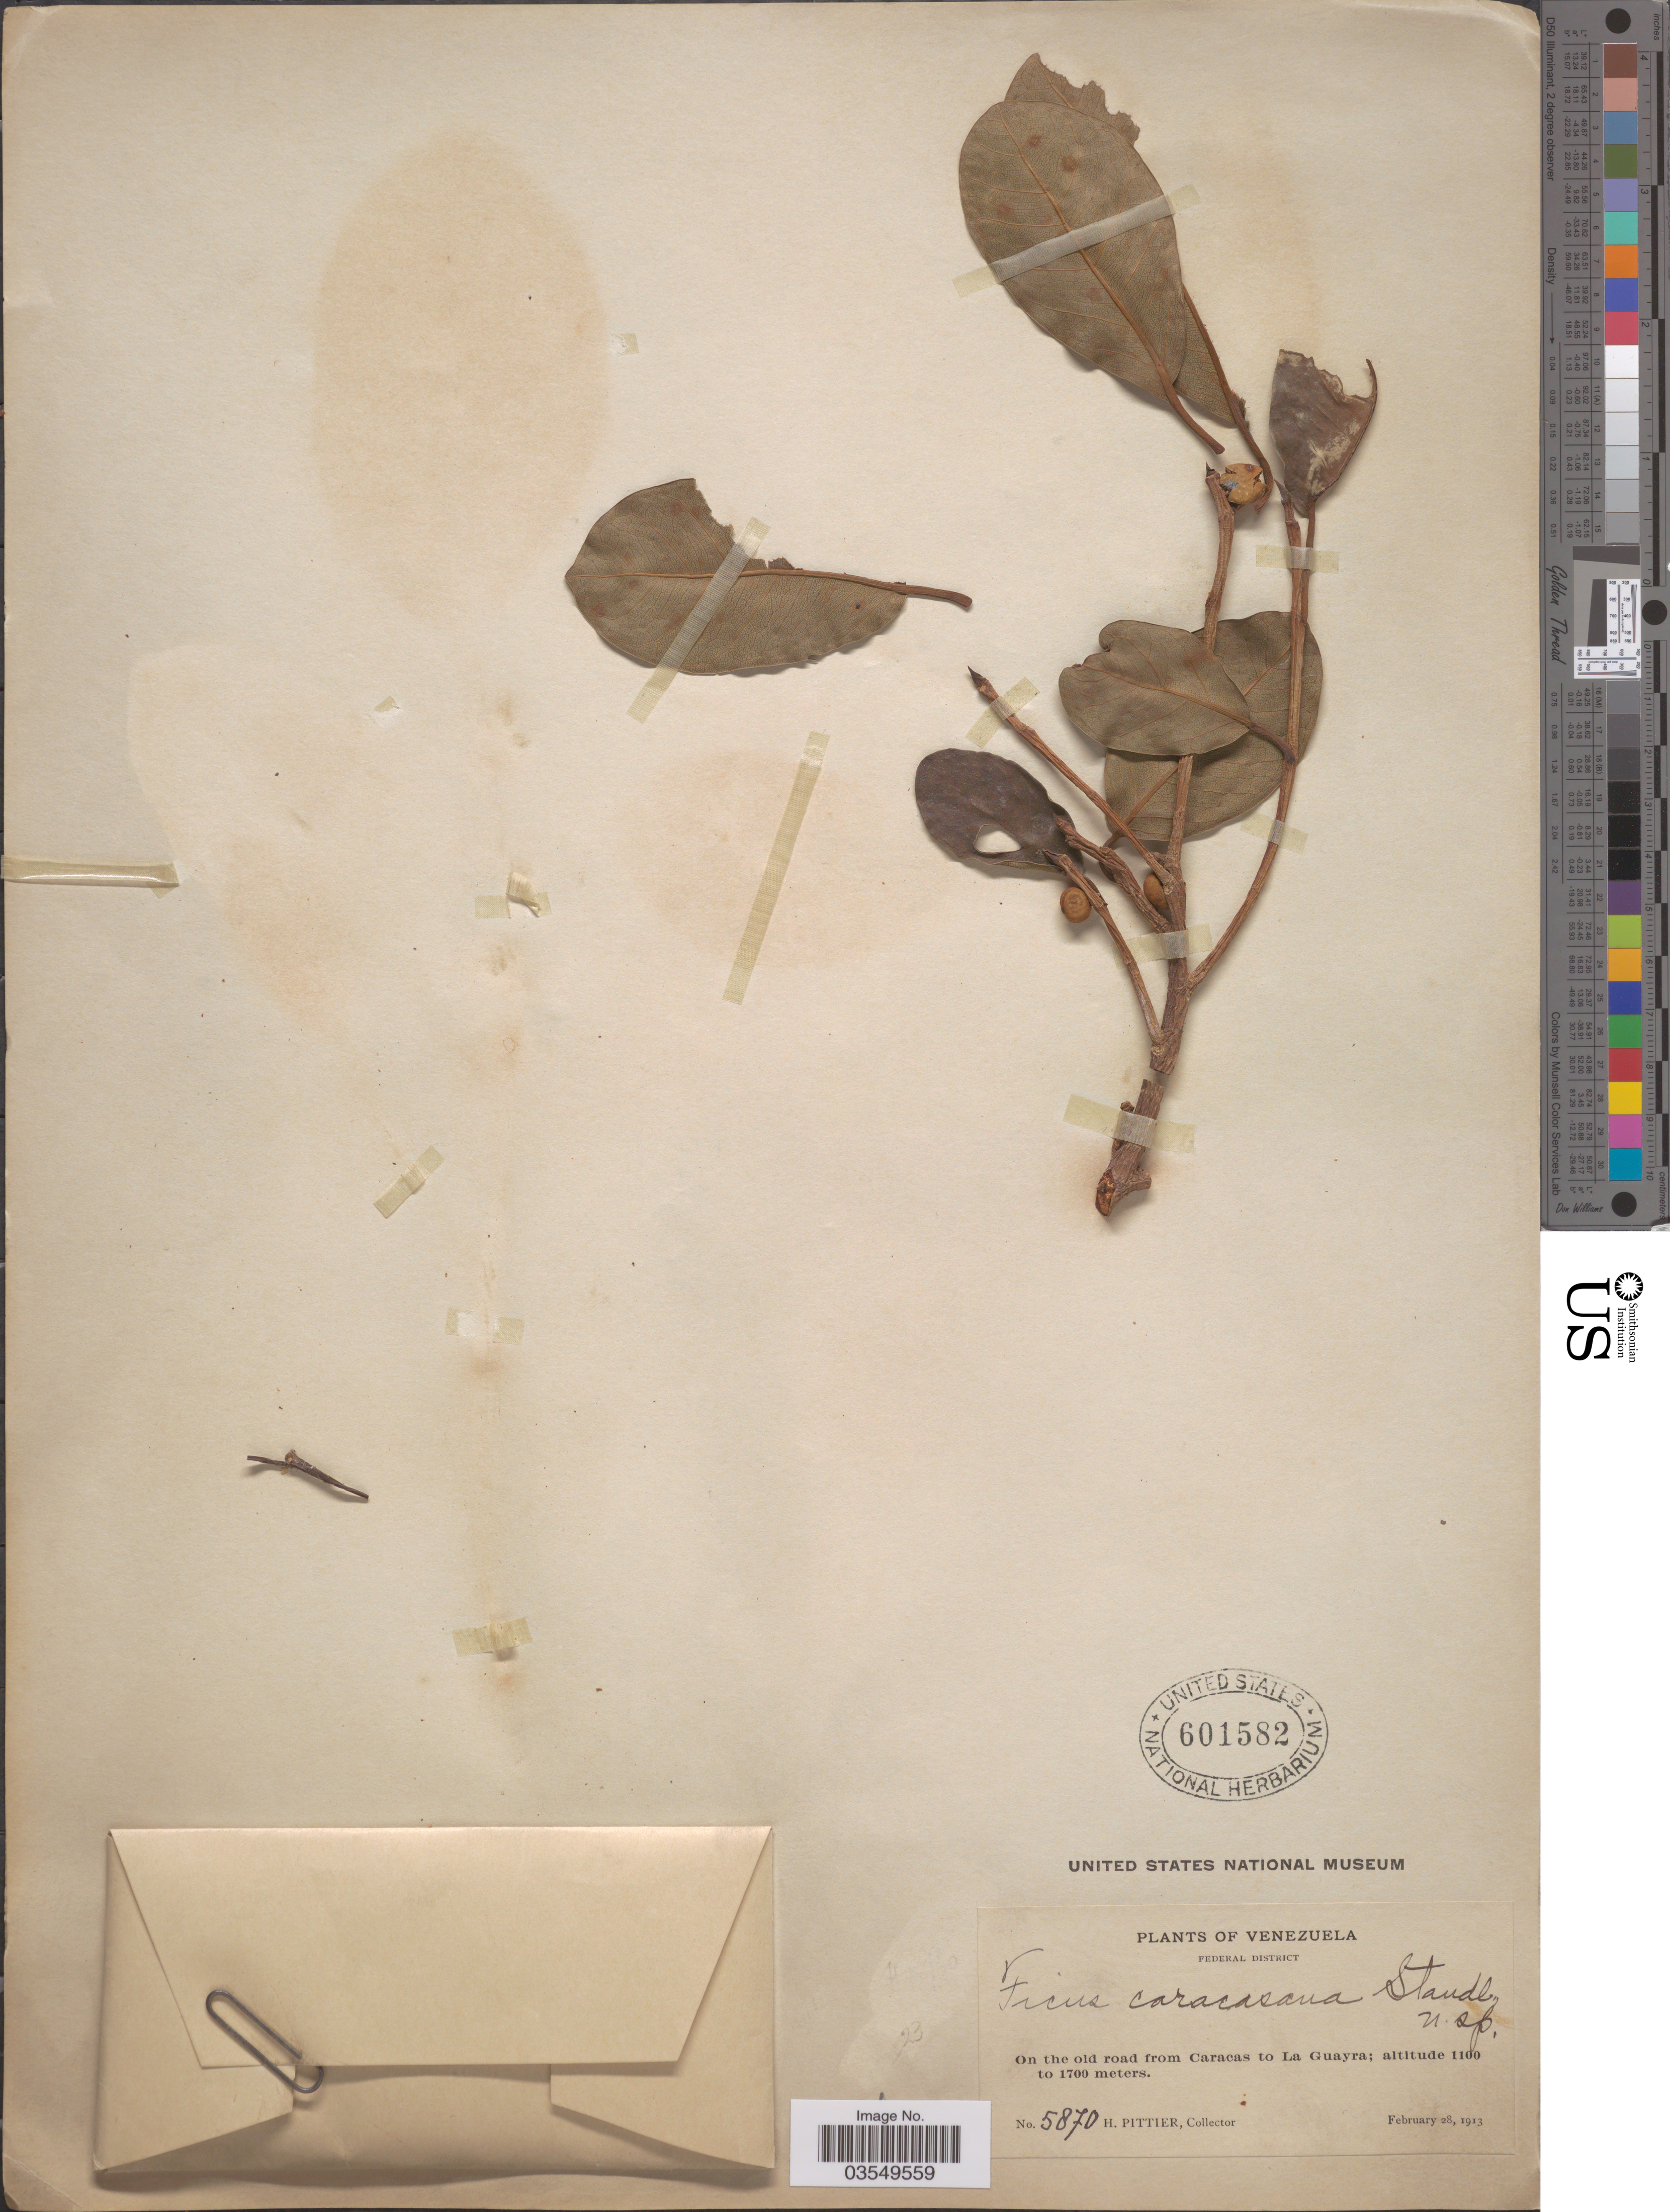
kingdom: Plantae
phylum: Tracheophyta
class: Magnoliopsida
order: Rosales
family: Moraceae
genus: Ficus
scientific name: Ficus sp.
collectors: H. F. Pittier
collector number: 5870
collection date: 1913-02-28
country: Venezuela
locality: Federal District. On the old road from Caracas to La Guayra.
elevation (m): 1100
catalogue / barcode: US 601582